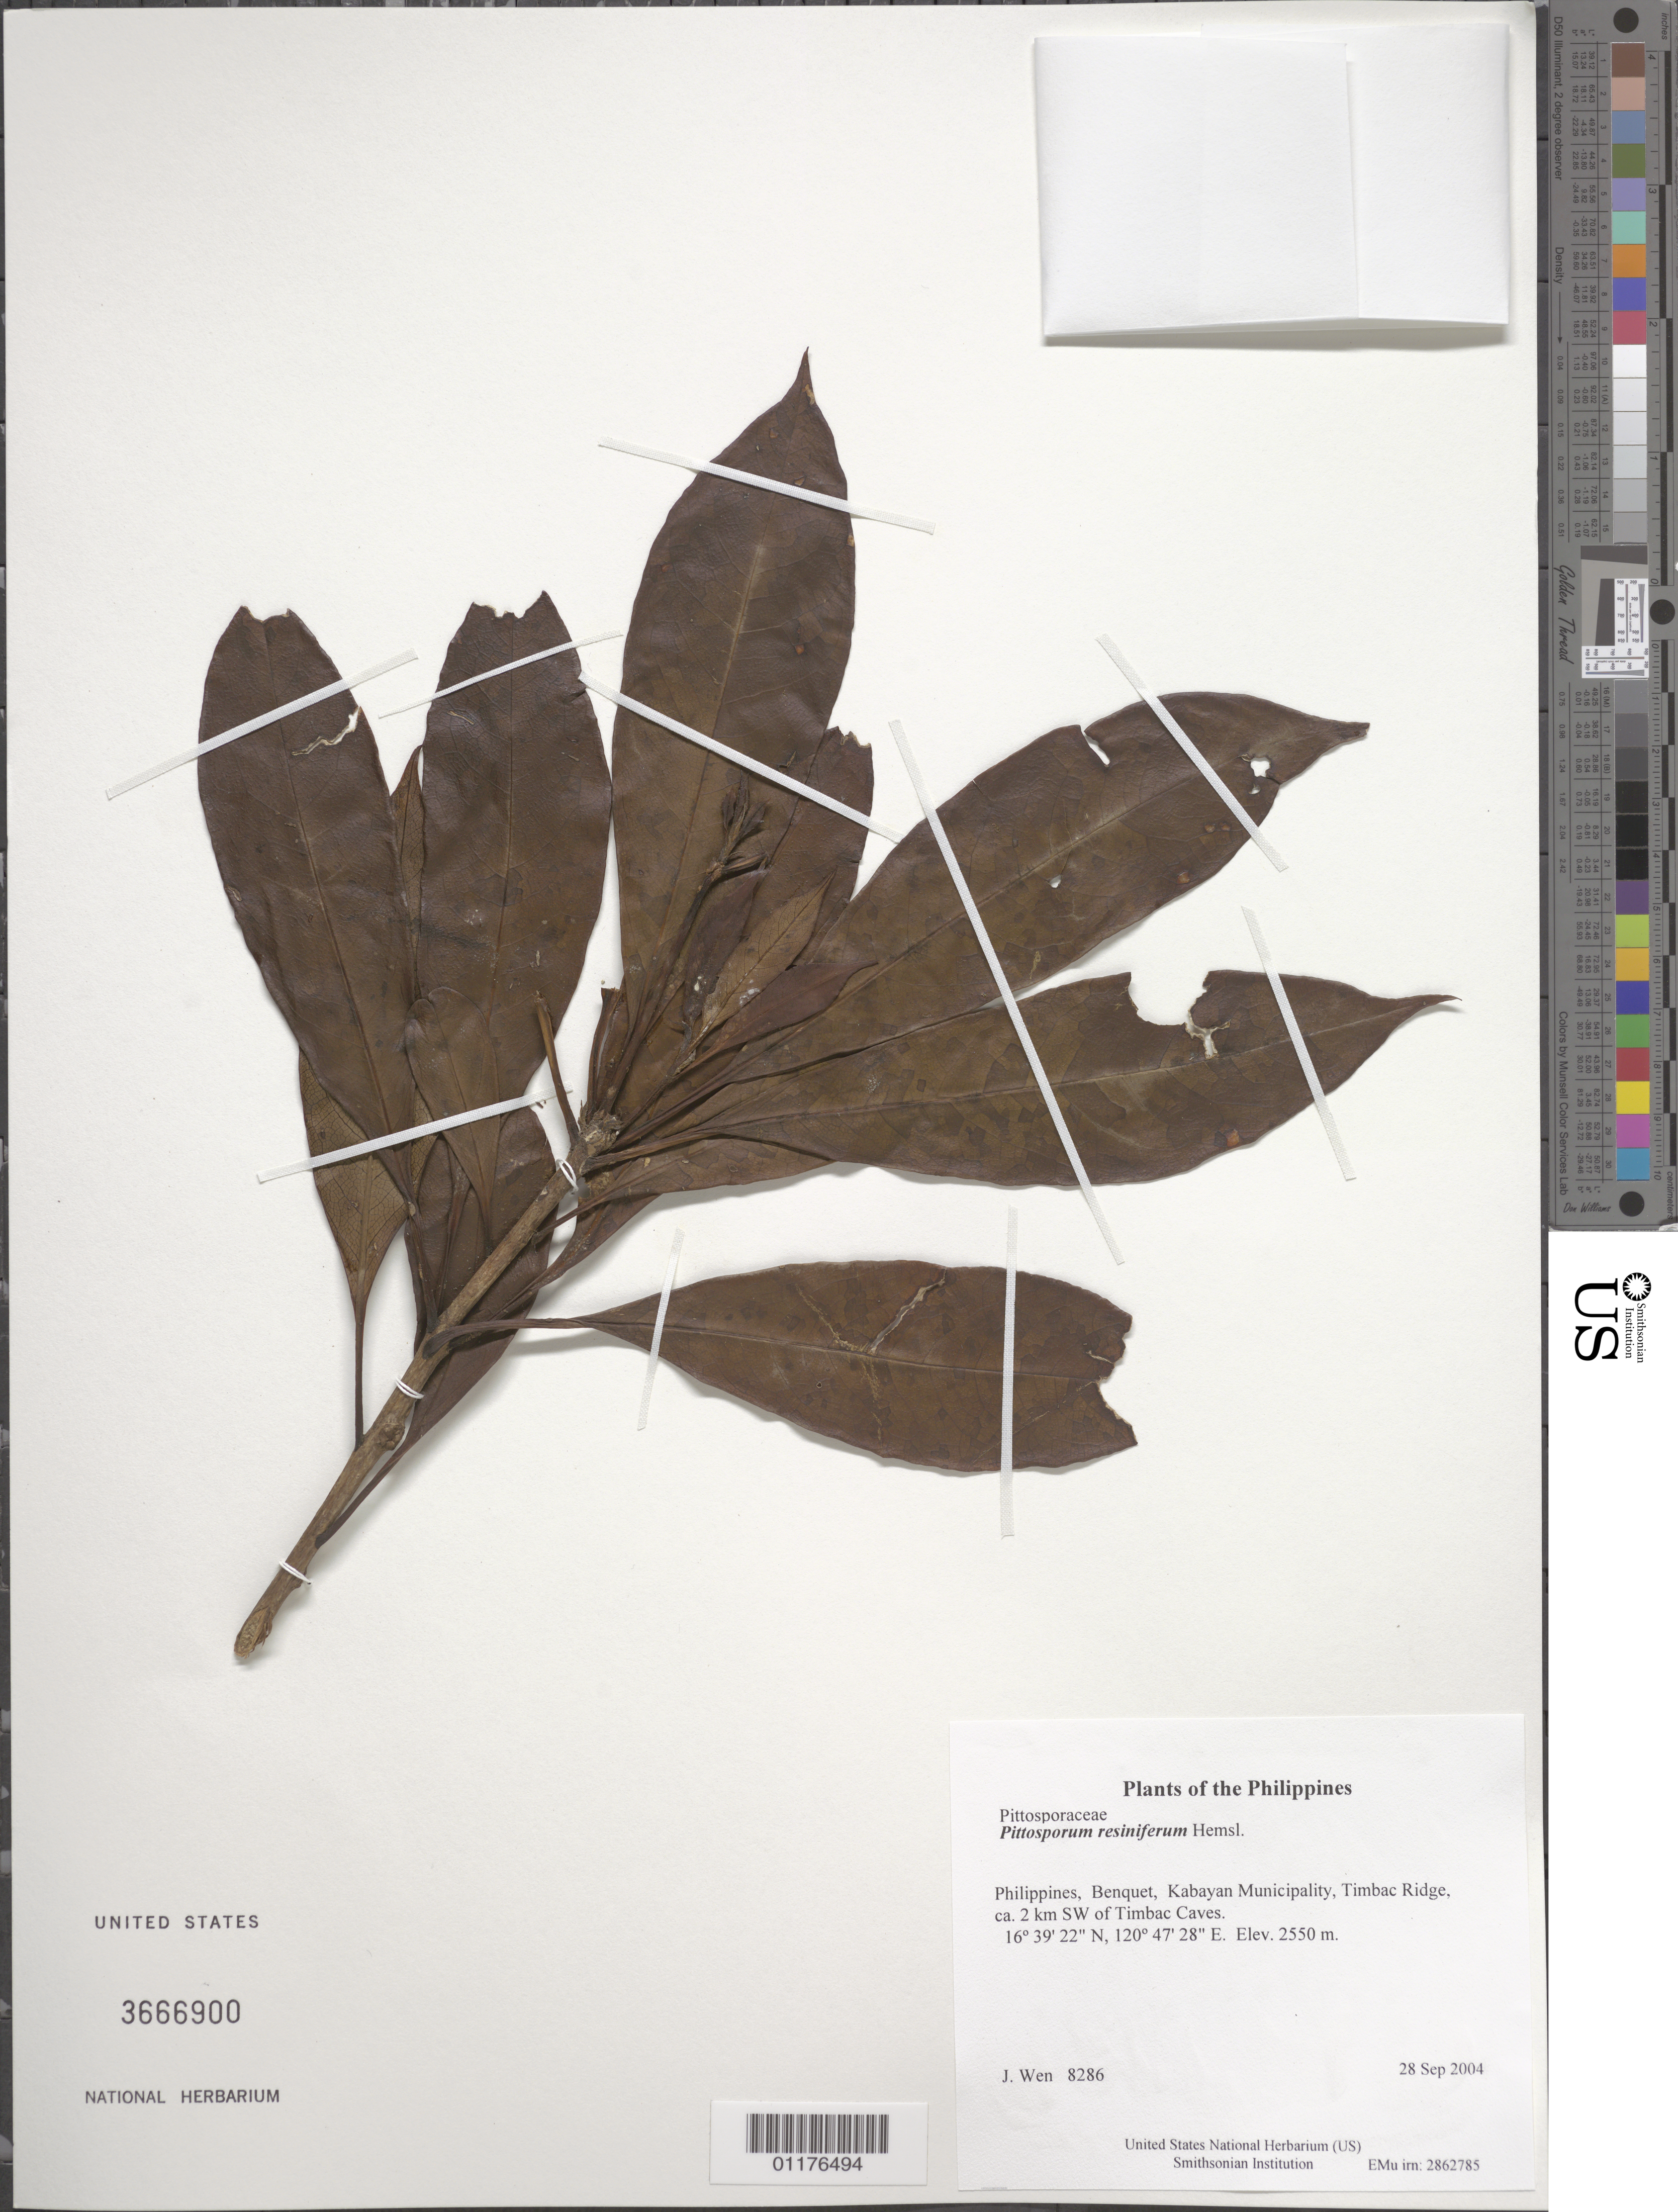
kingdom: Plantae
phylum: Tracheophyta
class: Magnoliopsida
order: Apiales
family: Pittosporaceae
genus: Pittosporum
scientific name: Pittosporum resiniferum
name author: Hemsl.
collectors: J. Wen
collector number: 8286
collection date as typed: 28 Sep 2004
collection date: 2004-09-28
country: Philippines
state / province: Cordillera (Administrative Region)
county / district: Benguet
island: Luzon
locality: Kabayan Municipality, Timbac Ridge, ca. 2 km SW of Timbac Caves.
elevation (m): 2550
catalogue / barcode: US 3666900